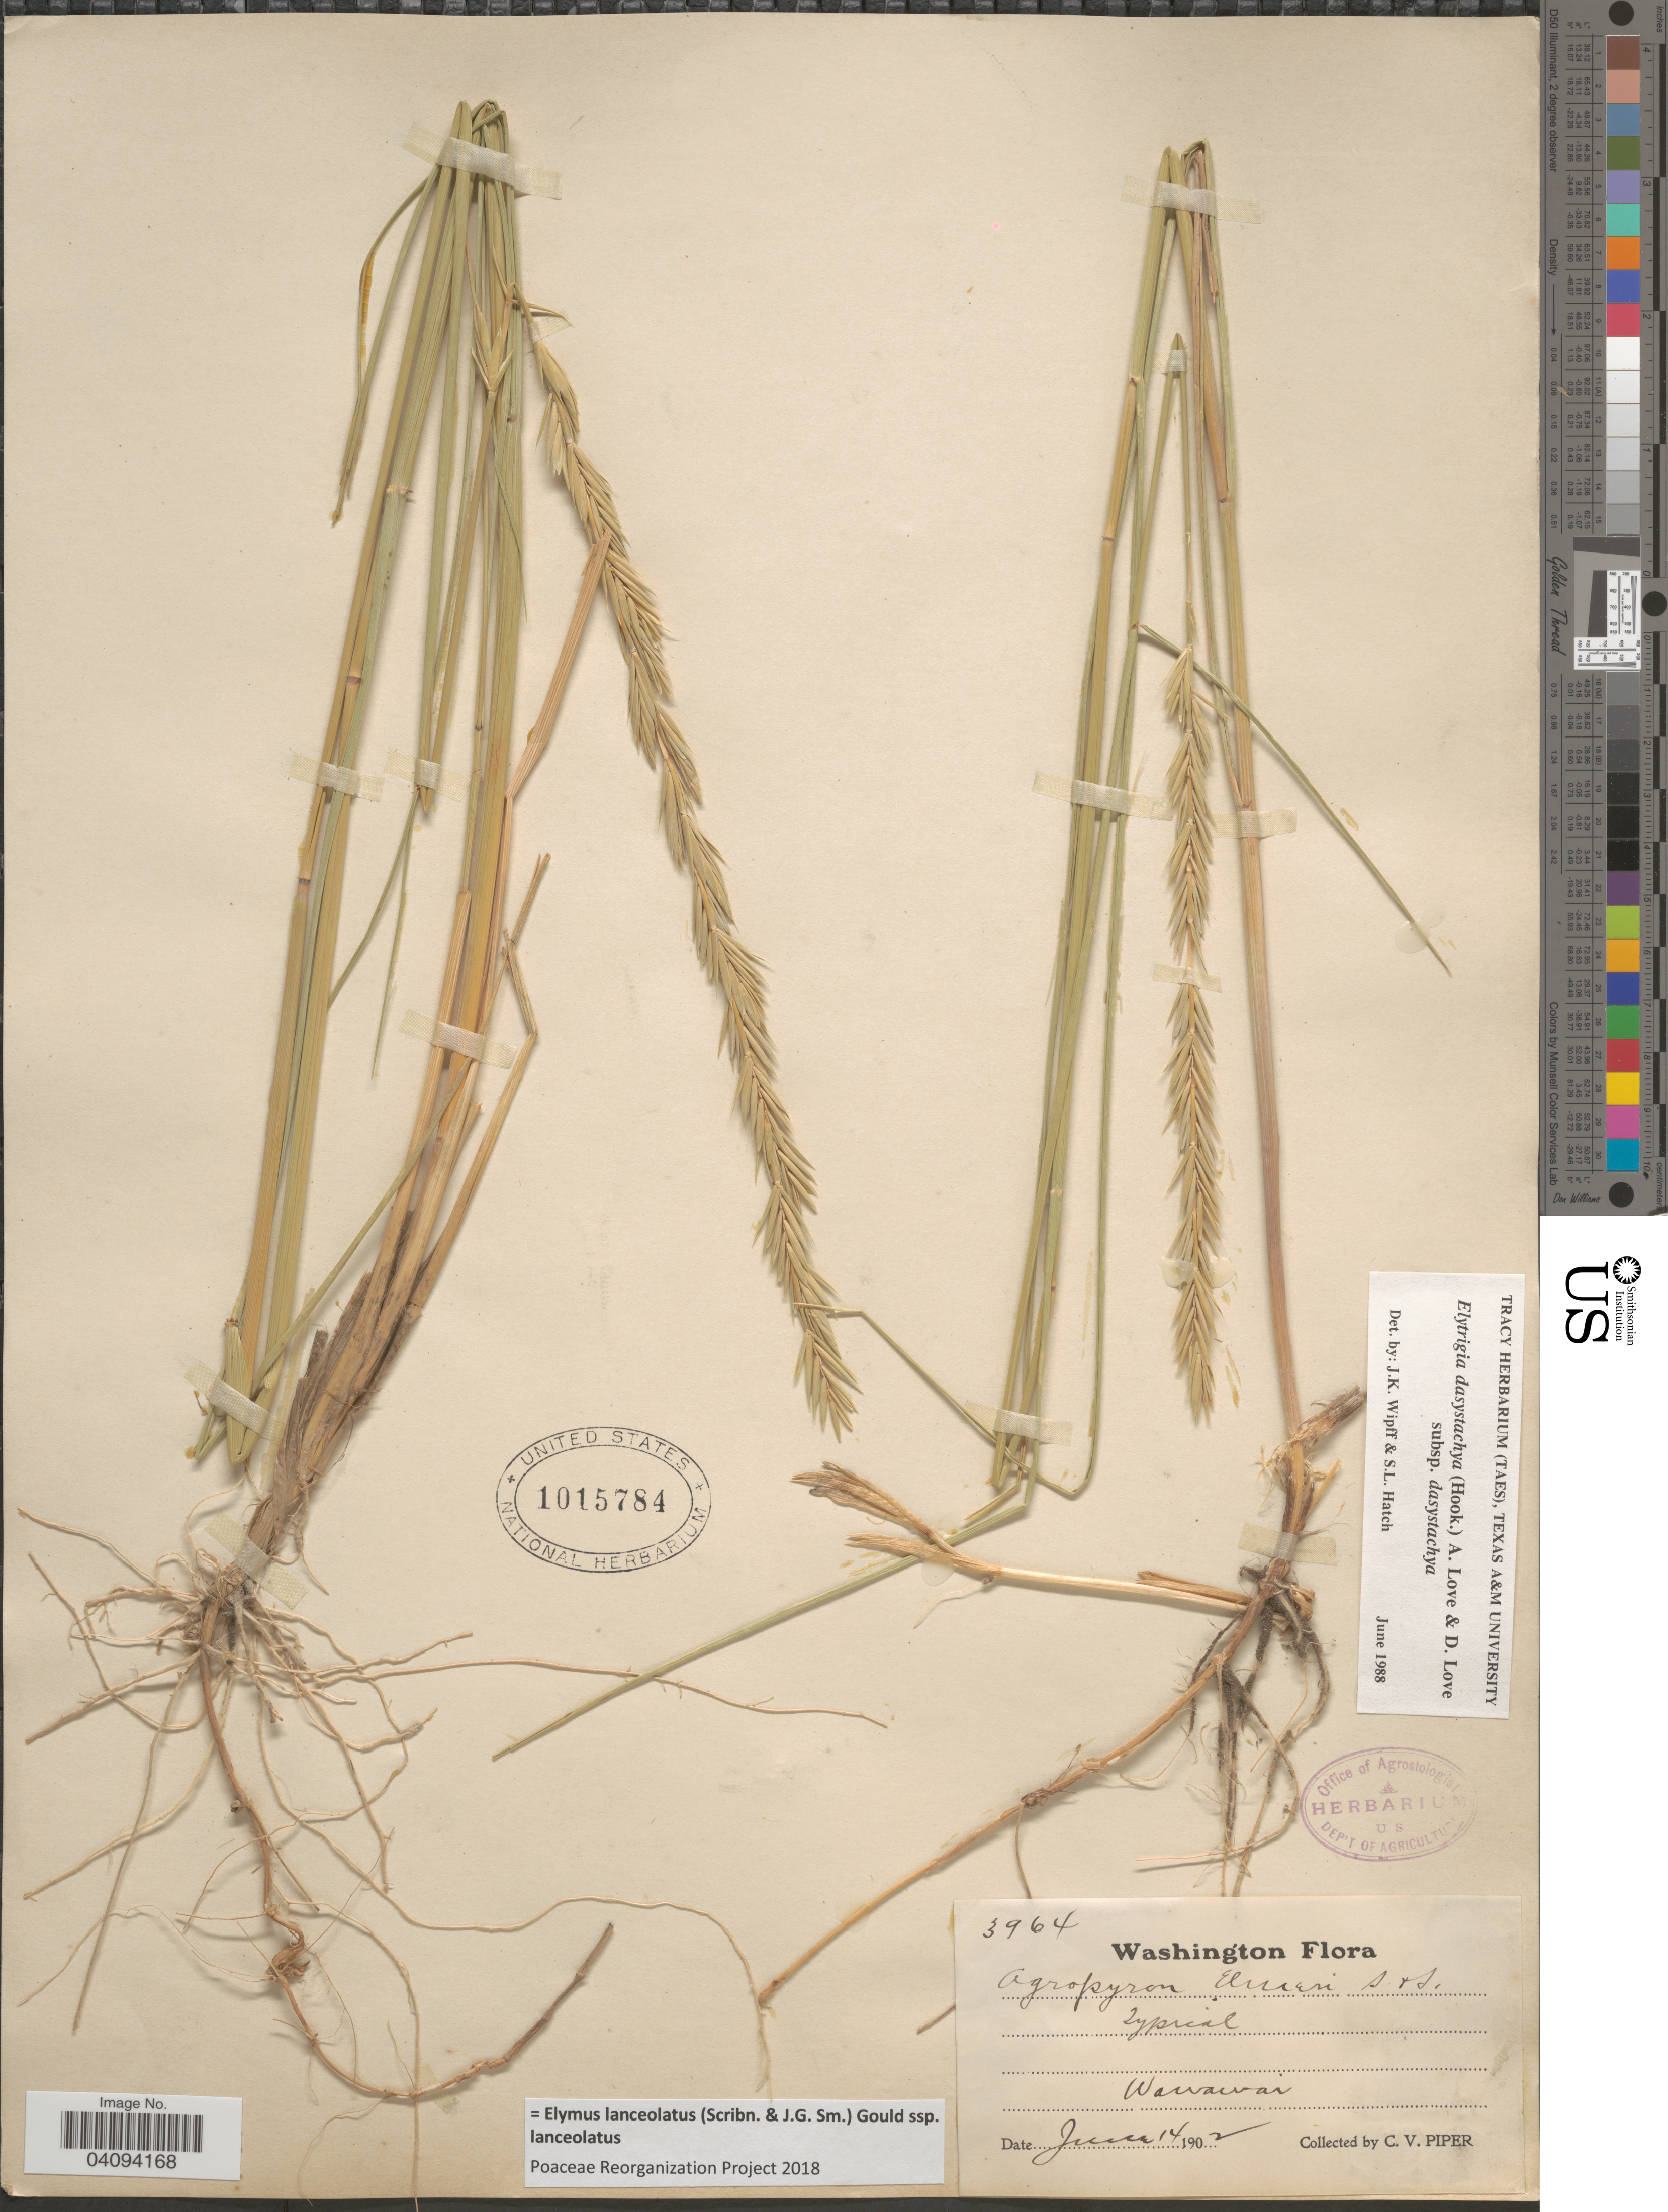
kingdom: Plantae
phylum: Tracheophyta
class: Liliopsida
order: Poales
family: Poaceae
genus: Elymus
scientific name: Elymus lanceolatus subsp. lanceolatus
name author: (Scribn. & J.G. Sm.) Gould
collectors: C. V. Piper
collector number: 3964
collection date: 1902-06-14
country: United States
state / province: Washington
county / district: Whitman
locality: Wawawai.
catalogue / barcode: US 1015784